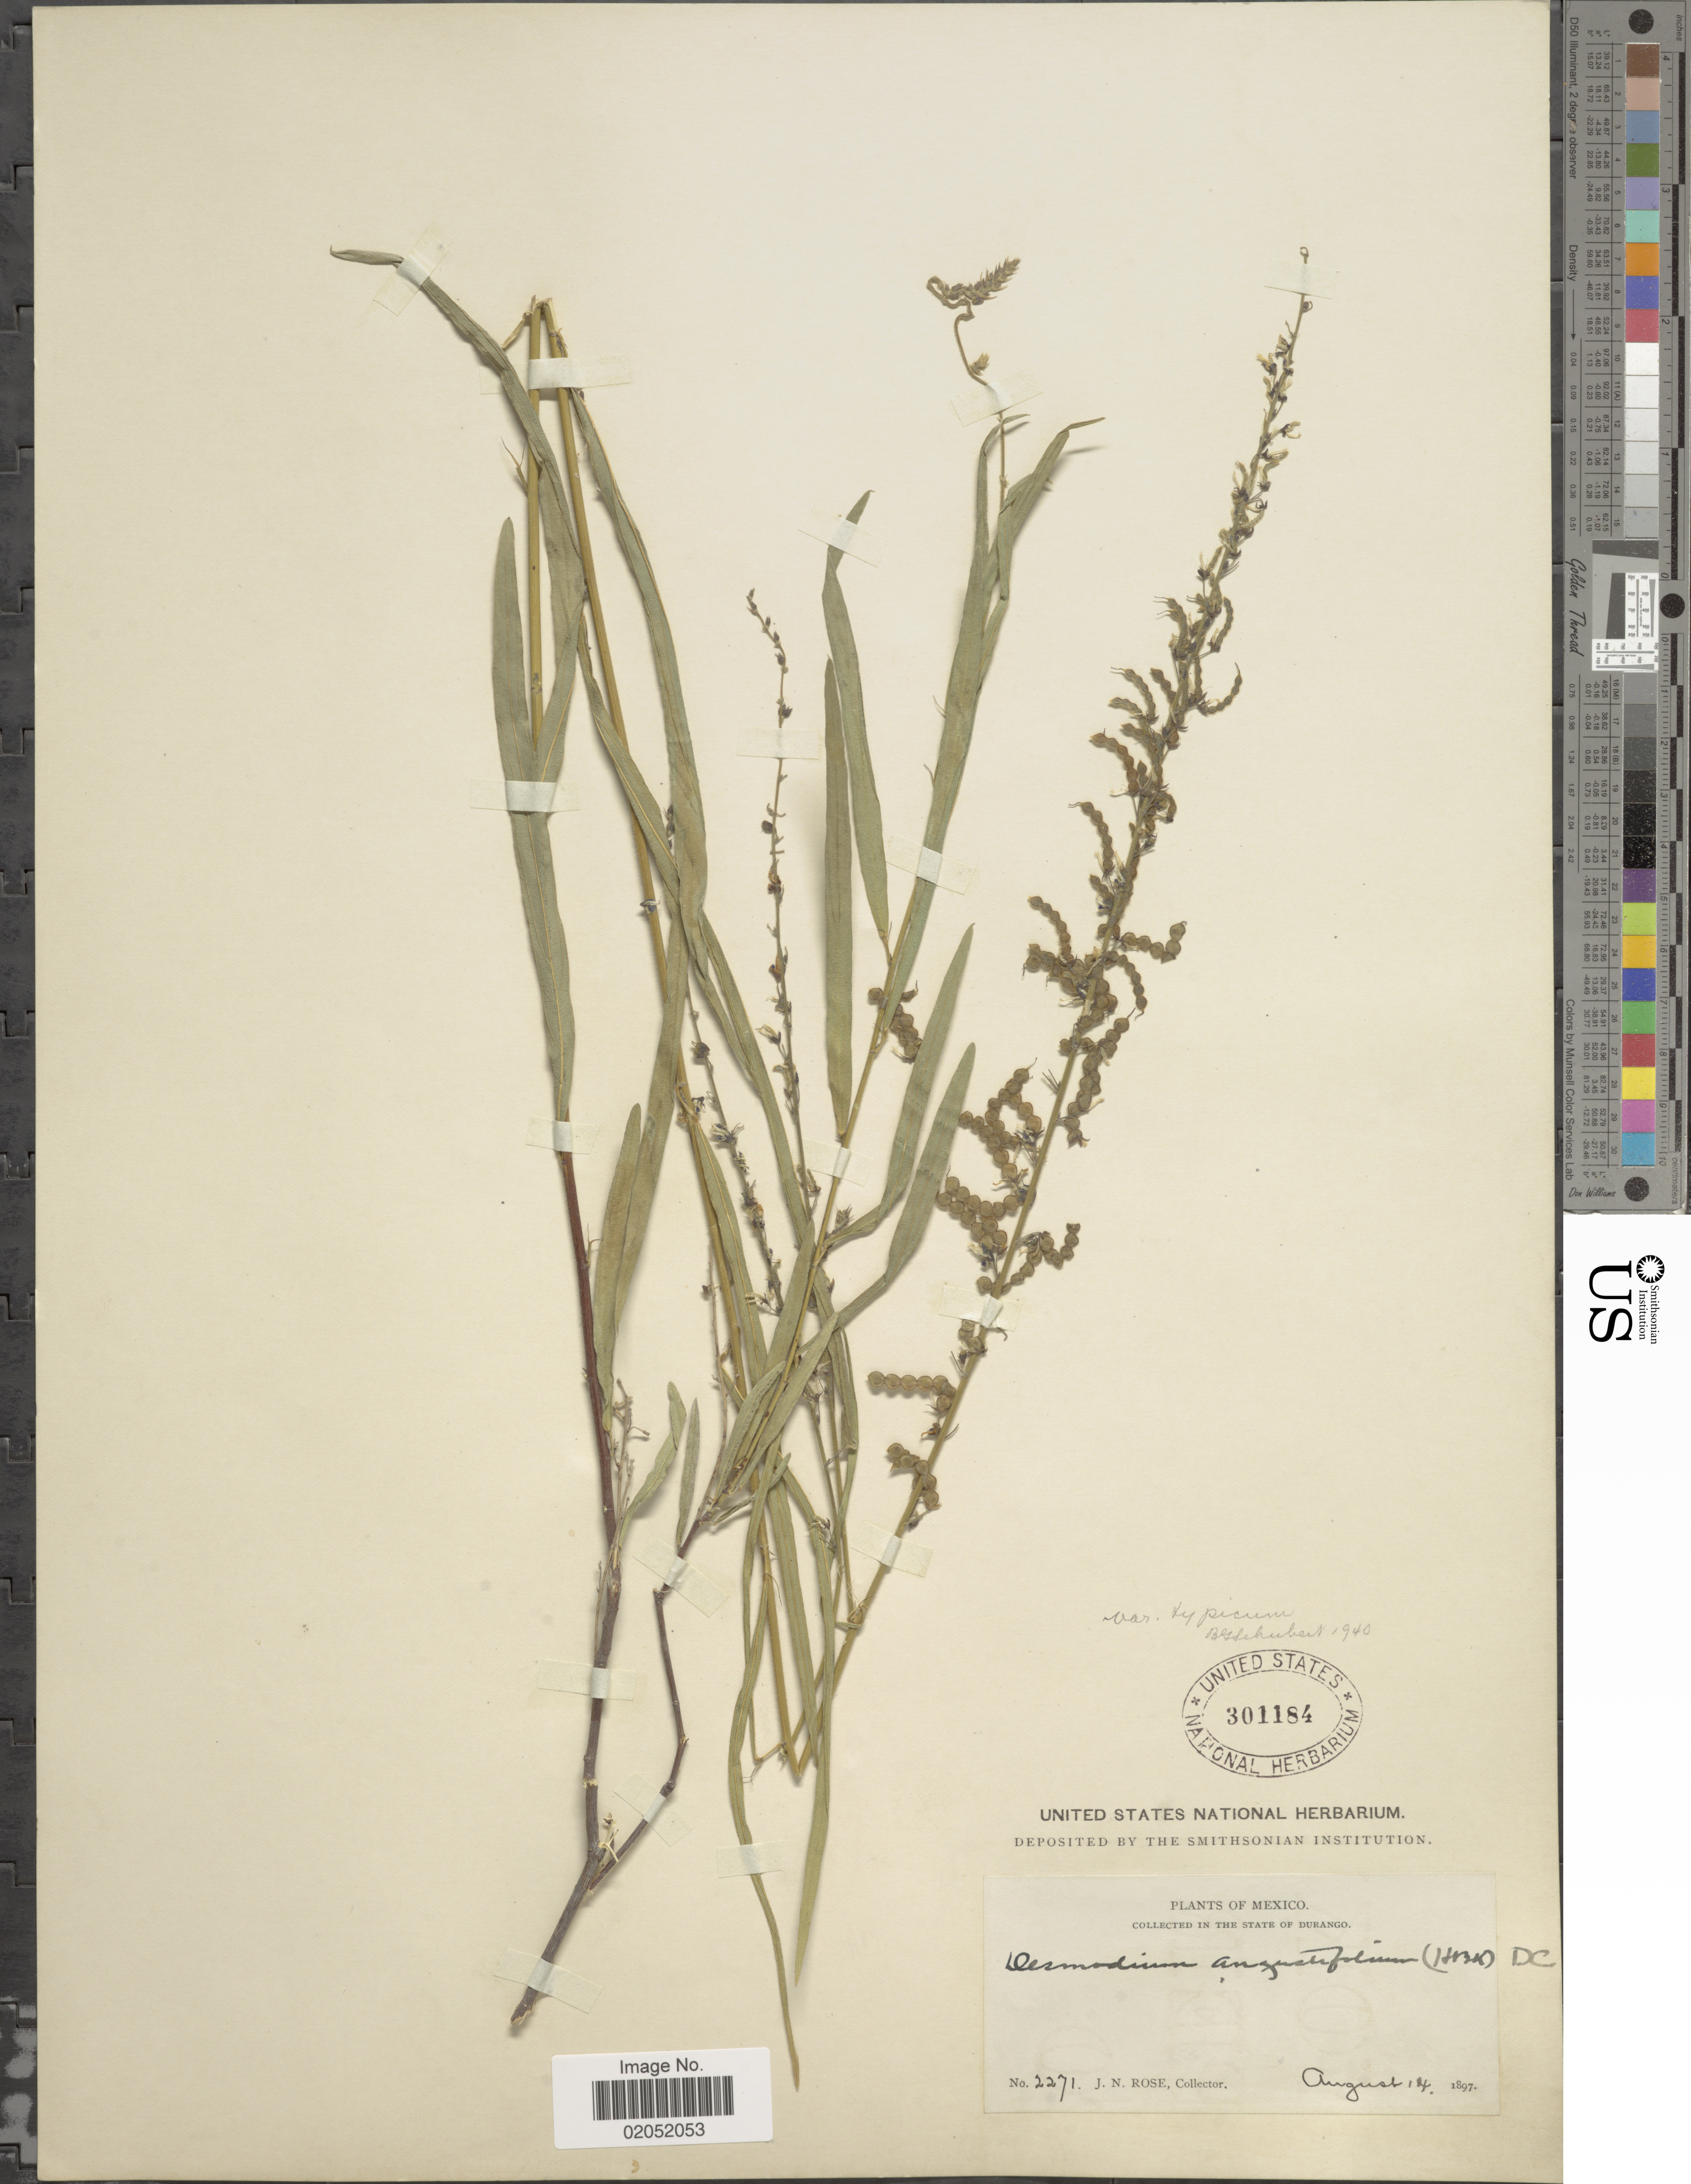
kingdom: Plantae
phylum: Tracheophyta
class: Magnoliopsida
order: Fabales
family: Fabaceae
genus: Desmodium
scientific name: Desmodium angustifolium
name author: (Kunth) DC.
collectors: J. N. Rose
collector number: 2271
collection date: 1897-08-14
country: Mexico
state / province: Durango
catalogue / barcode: US 301184